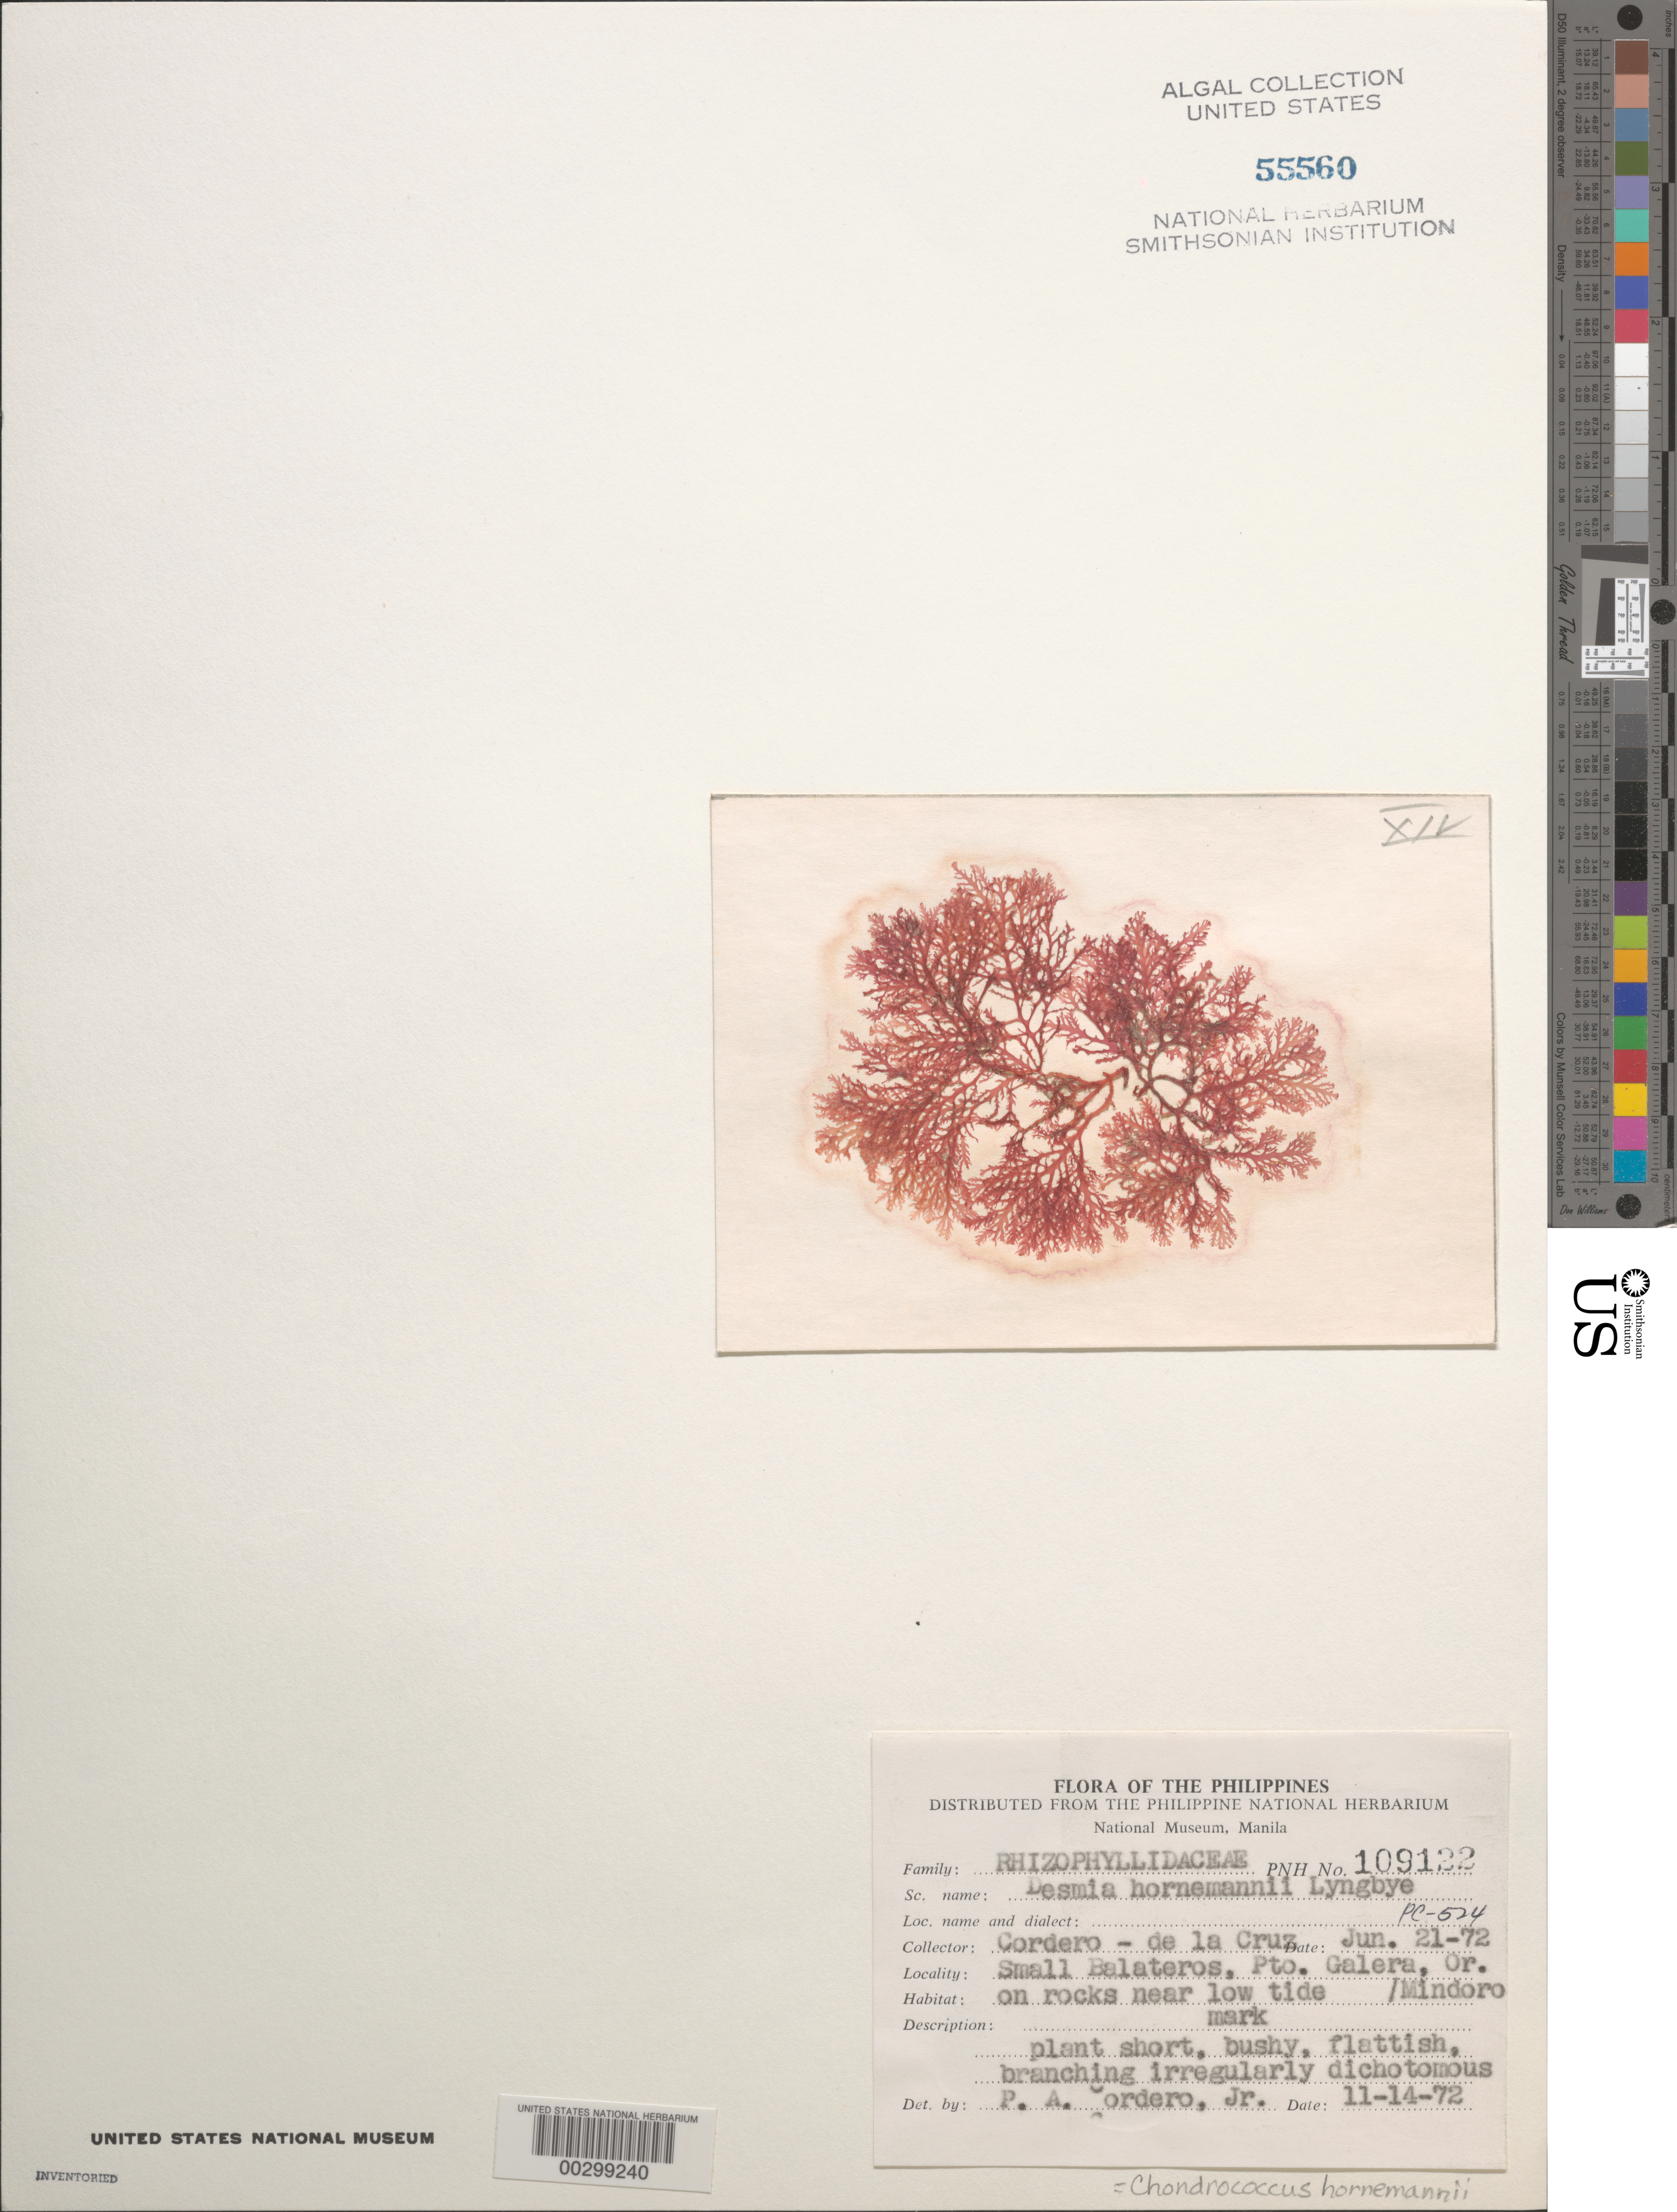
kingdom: Plantae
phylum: Rhodophyta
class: Florideophyceae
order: Gigartinales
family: Rhizophyllidaceae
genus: Portieria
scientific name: Portieria hornemannii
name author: (Lyngbye) P.C. Silva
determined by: Algae name updating Project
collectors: P. A. Cordero & F. de la Cruz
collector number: PC-524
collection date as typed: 21 Jun 1972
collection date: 1972-06-21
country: Philippines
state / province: Mimaropa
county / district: Mindoro Oriental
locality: Small balateros, puerto galera, oriental mindoro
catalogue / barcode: US 55560